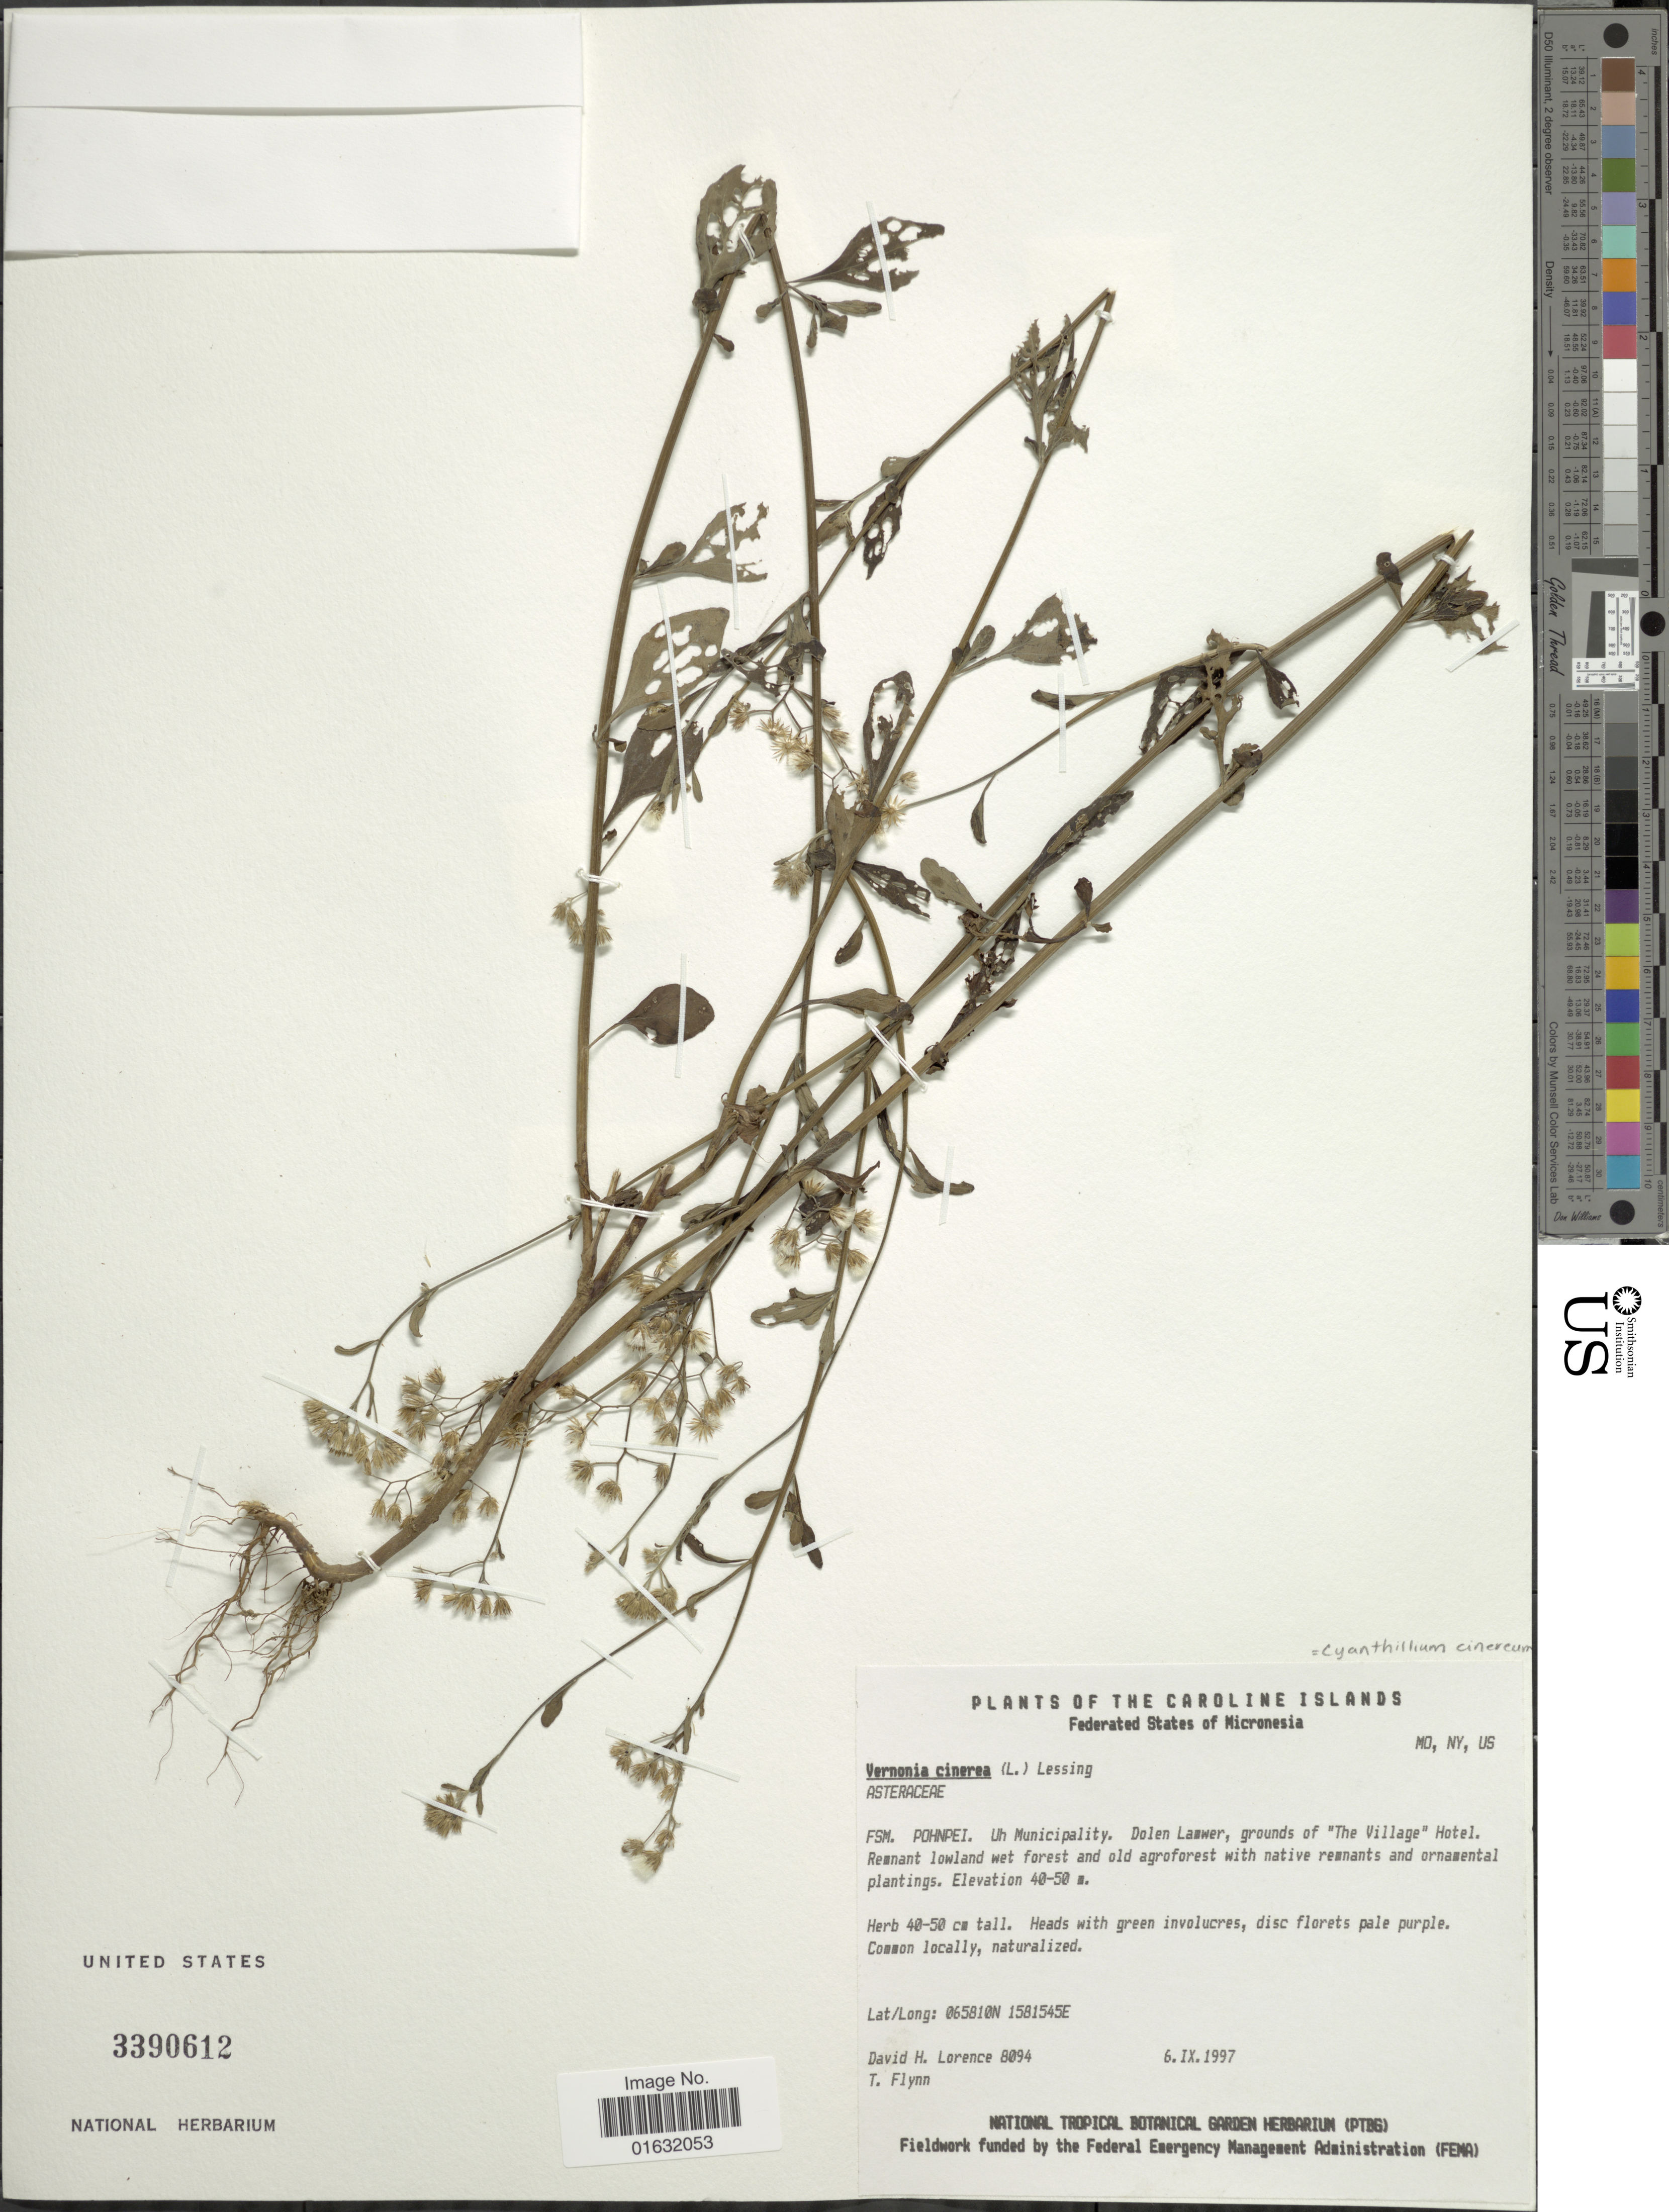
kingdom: Plantae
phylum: Tracheophyta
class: Magnoliopsida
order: Asterales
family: Asteraceae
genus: Cyanthillium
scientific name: Cyanthillium cinereum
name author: (L.) H. Rob.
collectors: D. Lorence & T. Flynn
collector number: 8094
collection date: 1997-09-06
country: Micronesia, Federated States of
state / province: Pohnpei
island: Pohnpei [Ponape]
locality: FSM. Pohnpei. Uh Municipality. Dolen Lamwer, grounds of "The Village" Hotel.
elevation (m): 40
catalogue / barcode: US 3390612